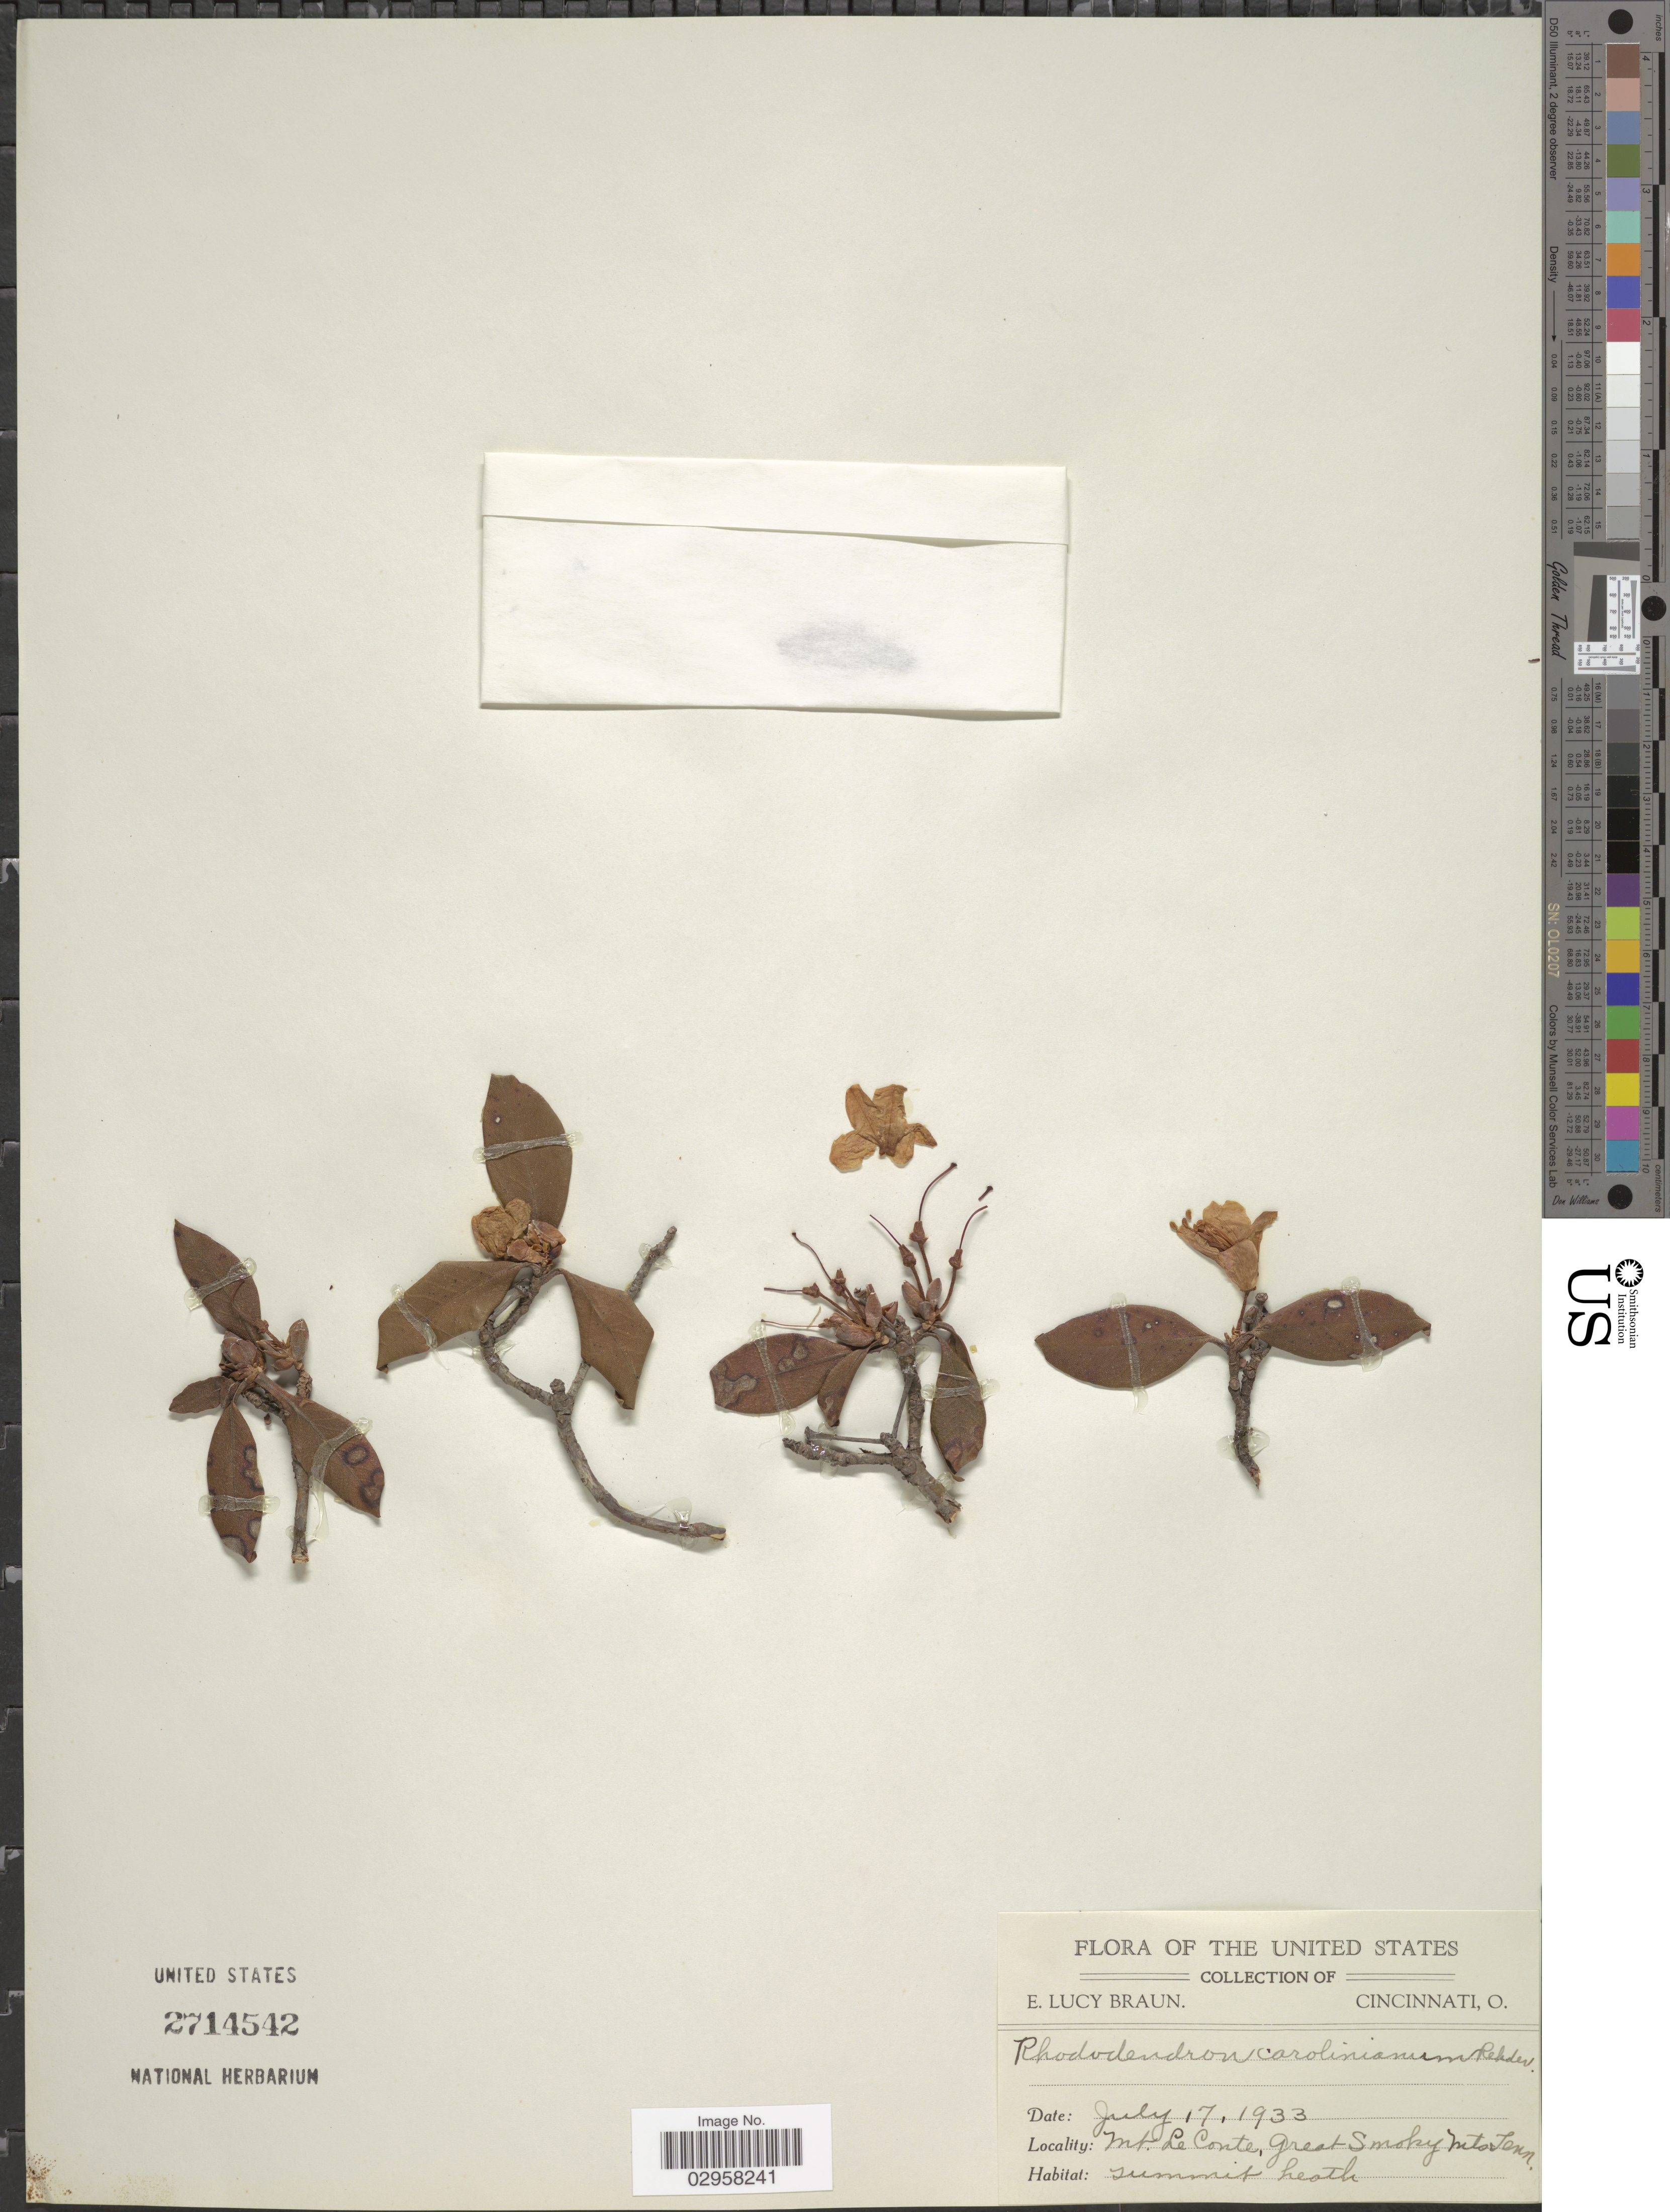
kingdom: Plantae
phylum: Tracheophyta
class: Magnoliopsida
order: Ericales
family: Ericaceae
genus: Rhododendron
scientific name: Rhododendron carolinianum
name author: Rehder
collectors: E. L. Braun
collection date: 1933-07-17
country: United States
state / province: Tennessee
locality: Mt. Le Conte, Great Smoky Mts.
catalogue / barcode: US 2714542